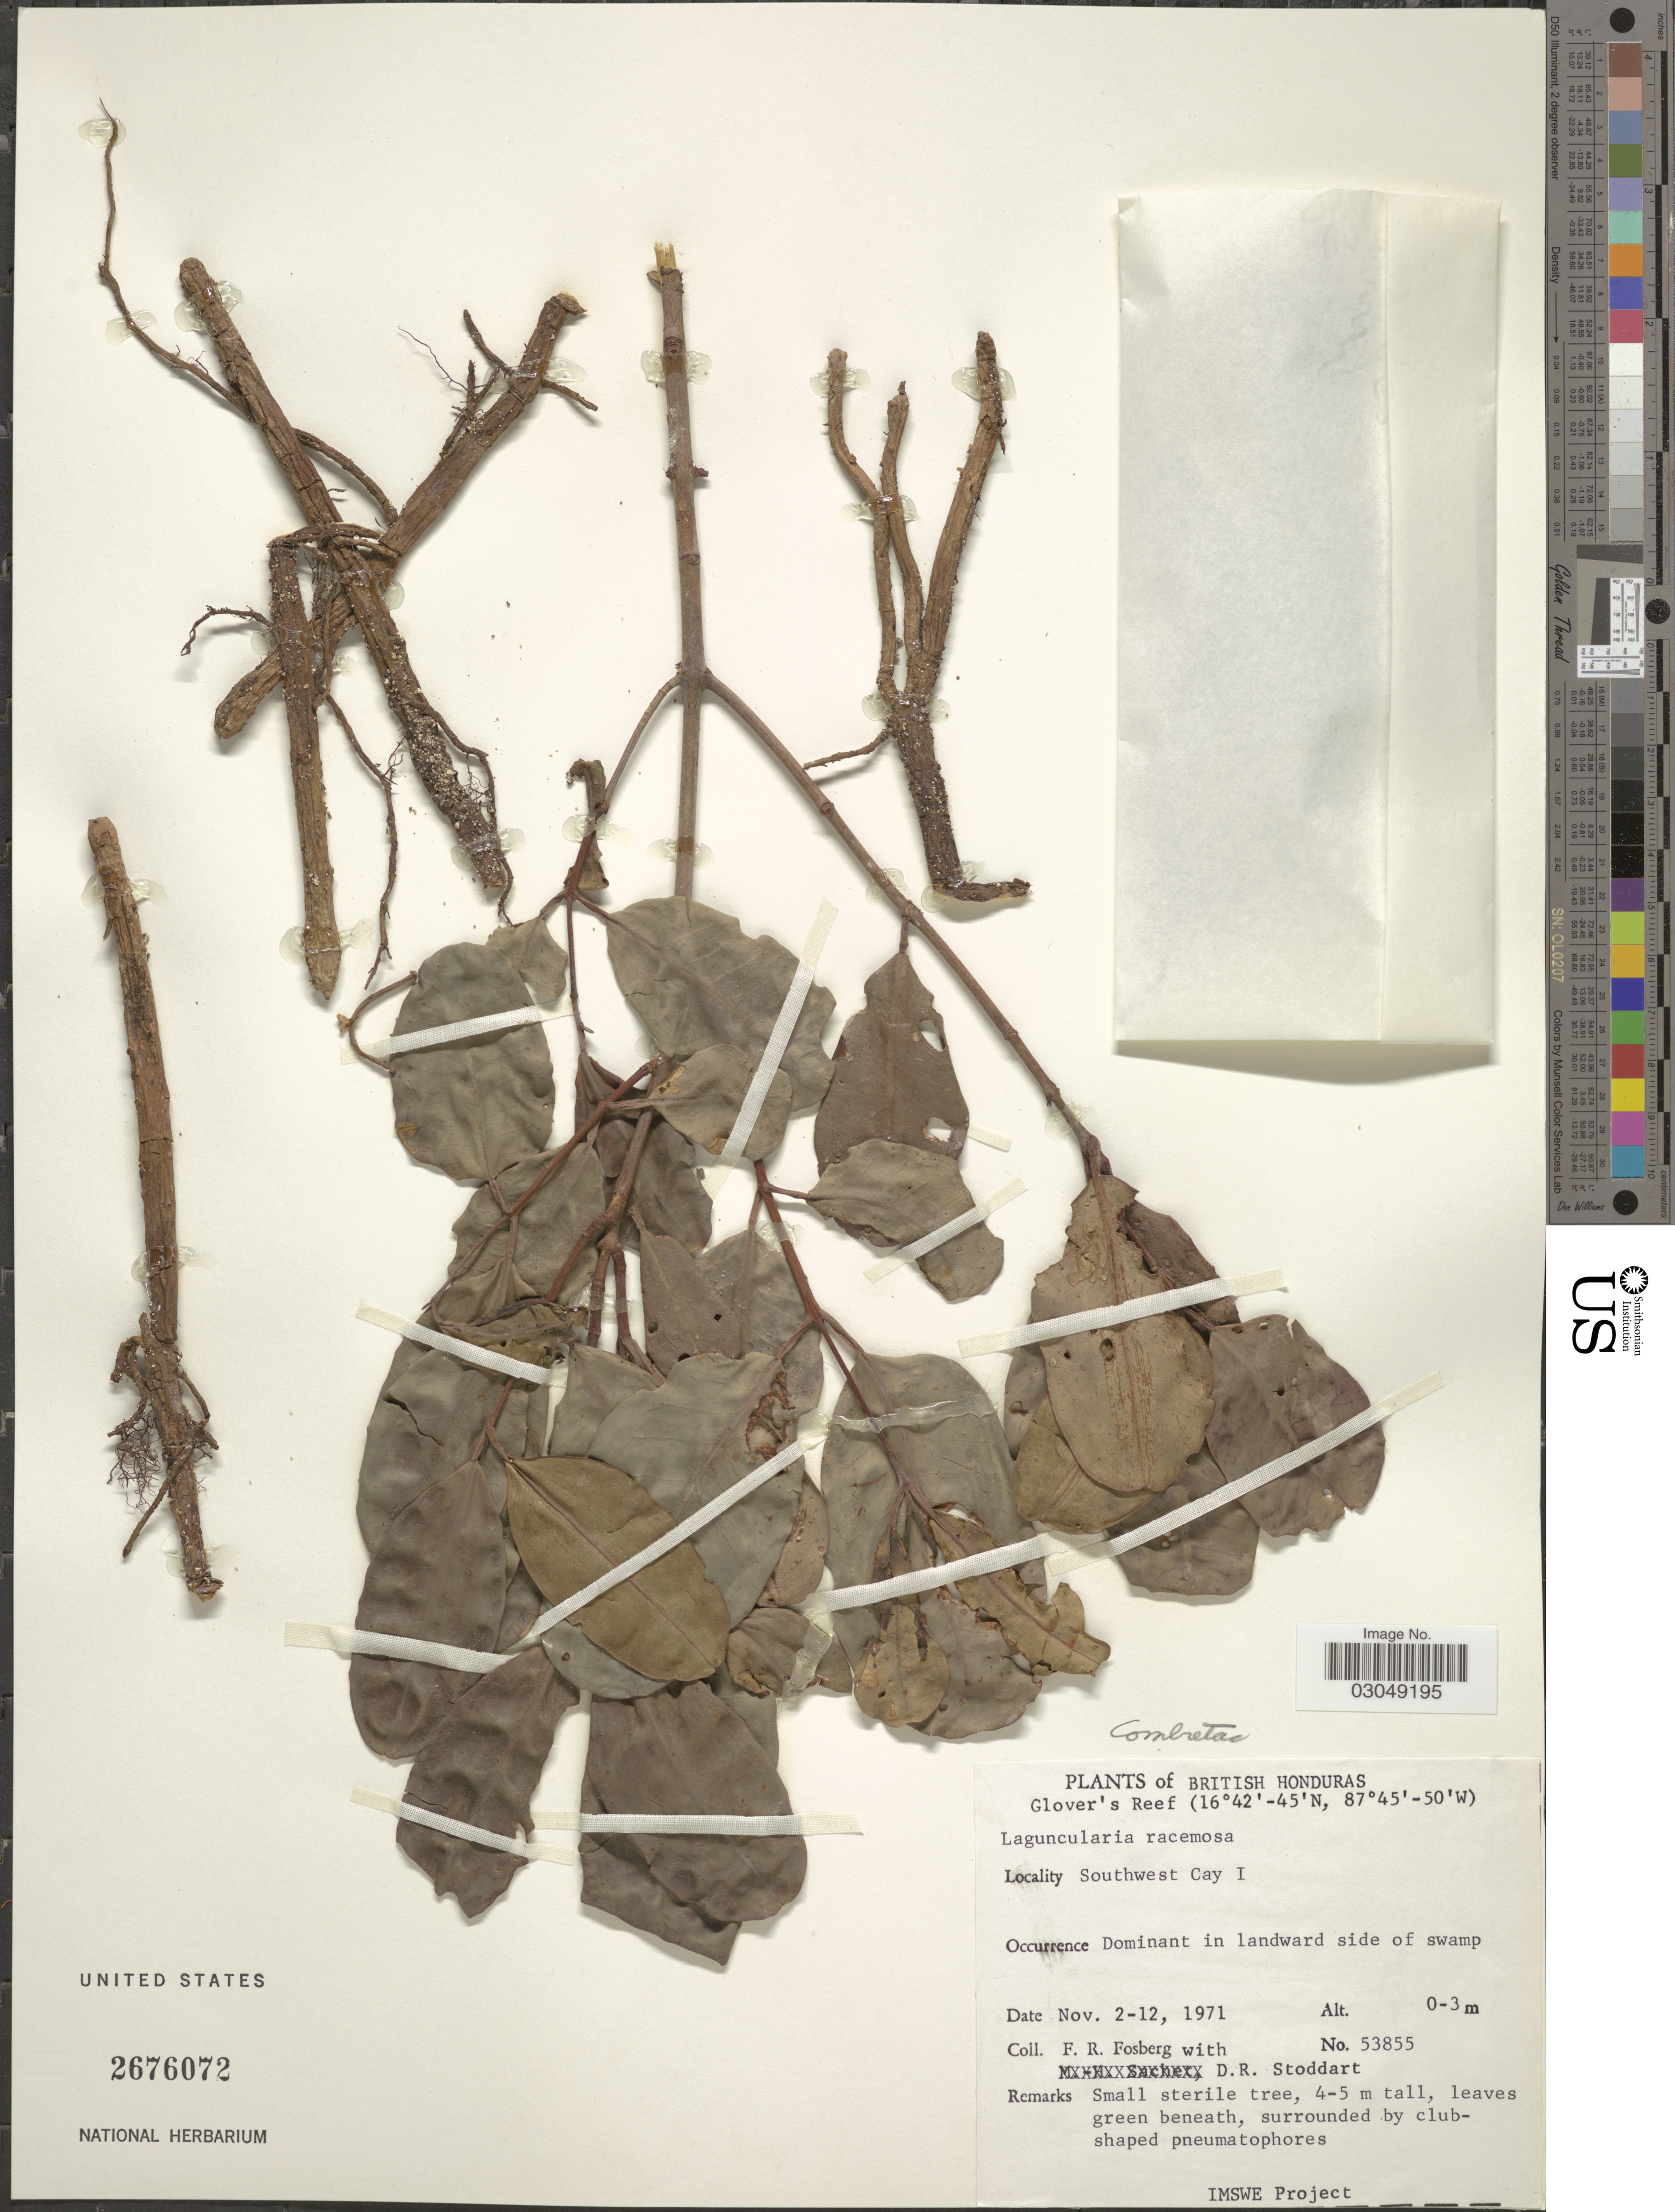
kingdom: Plantae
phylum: Tracheophyta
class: Magnoliopsida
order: Myrtales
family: Combretaceae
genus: Laguncularia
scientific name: Laguncularia racemosa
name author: (L.) C.F. Gaertn.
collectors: F. R. Fosberg & D. R. Stoddart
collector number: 53855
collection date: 1971-11-02/1971-11-12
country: Belize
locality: British Honduras. Glover's Reef. Southwest Cay I.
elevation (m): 0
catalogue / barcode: US 2676072